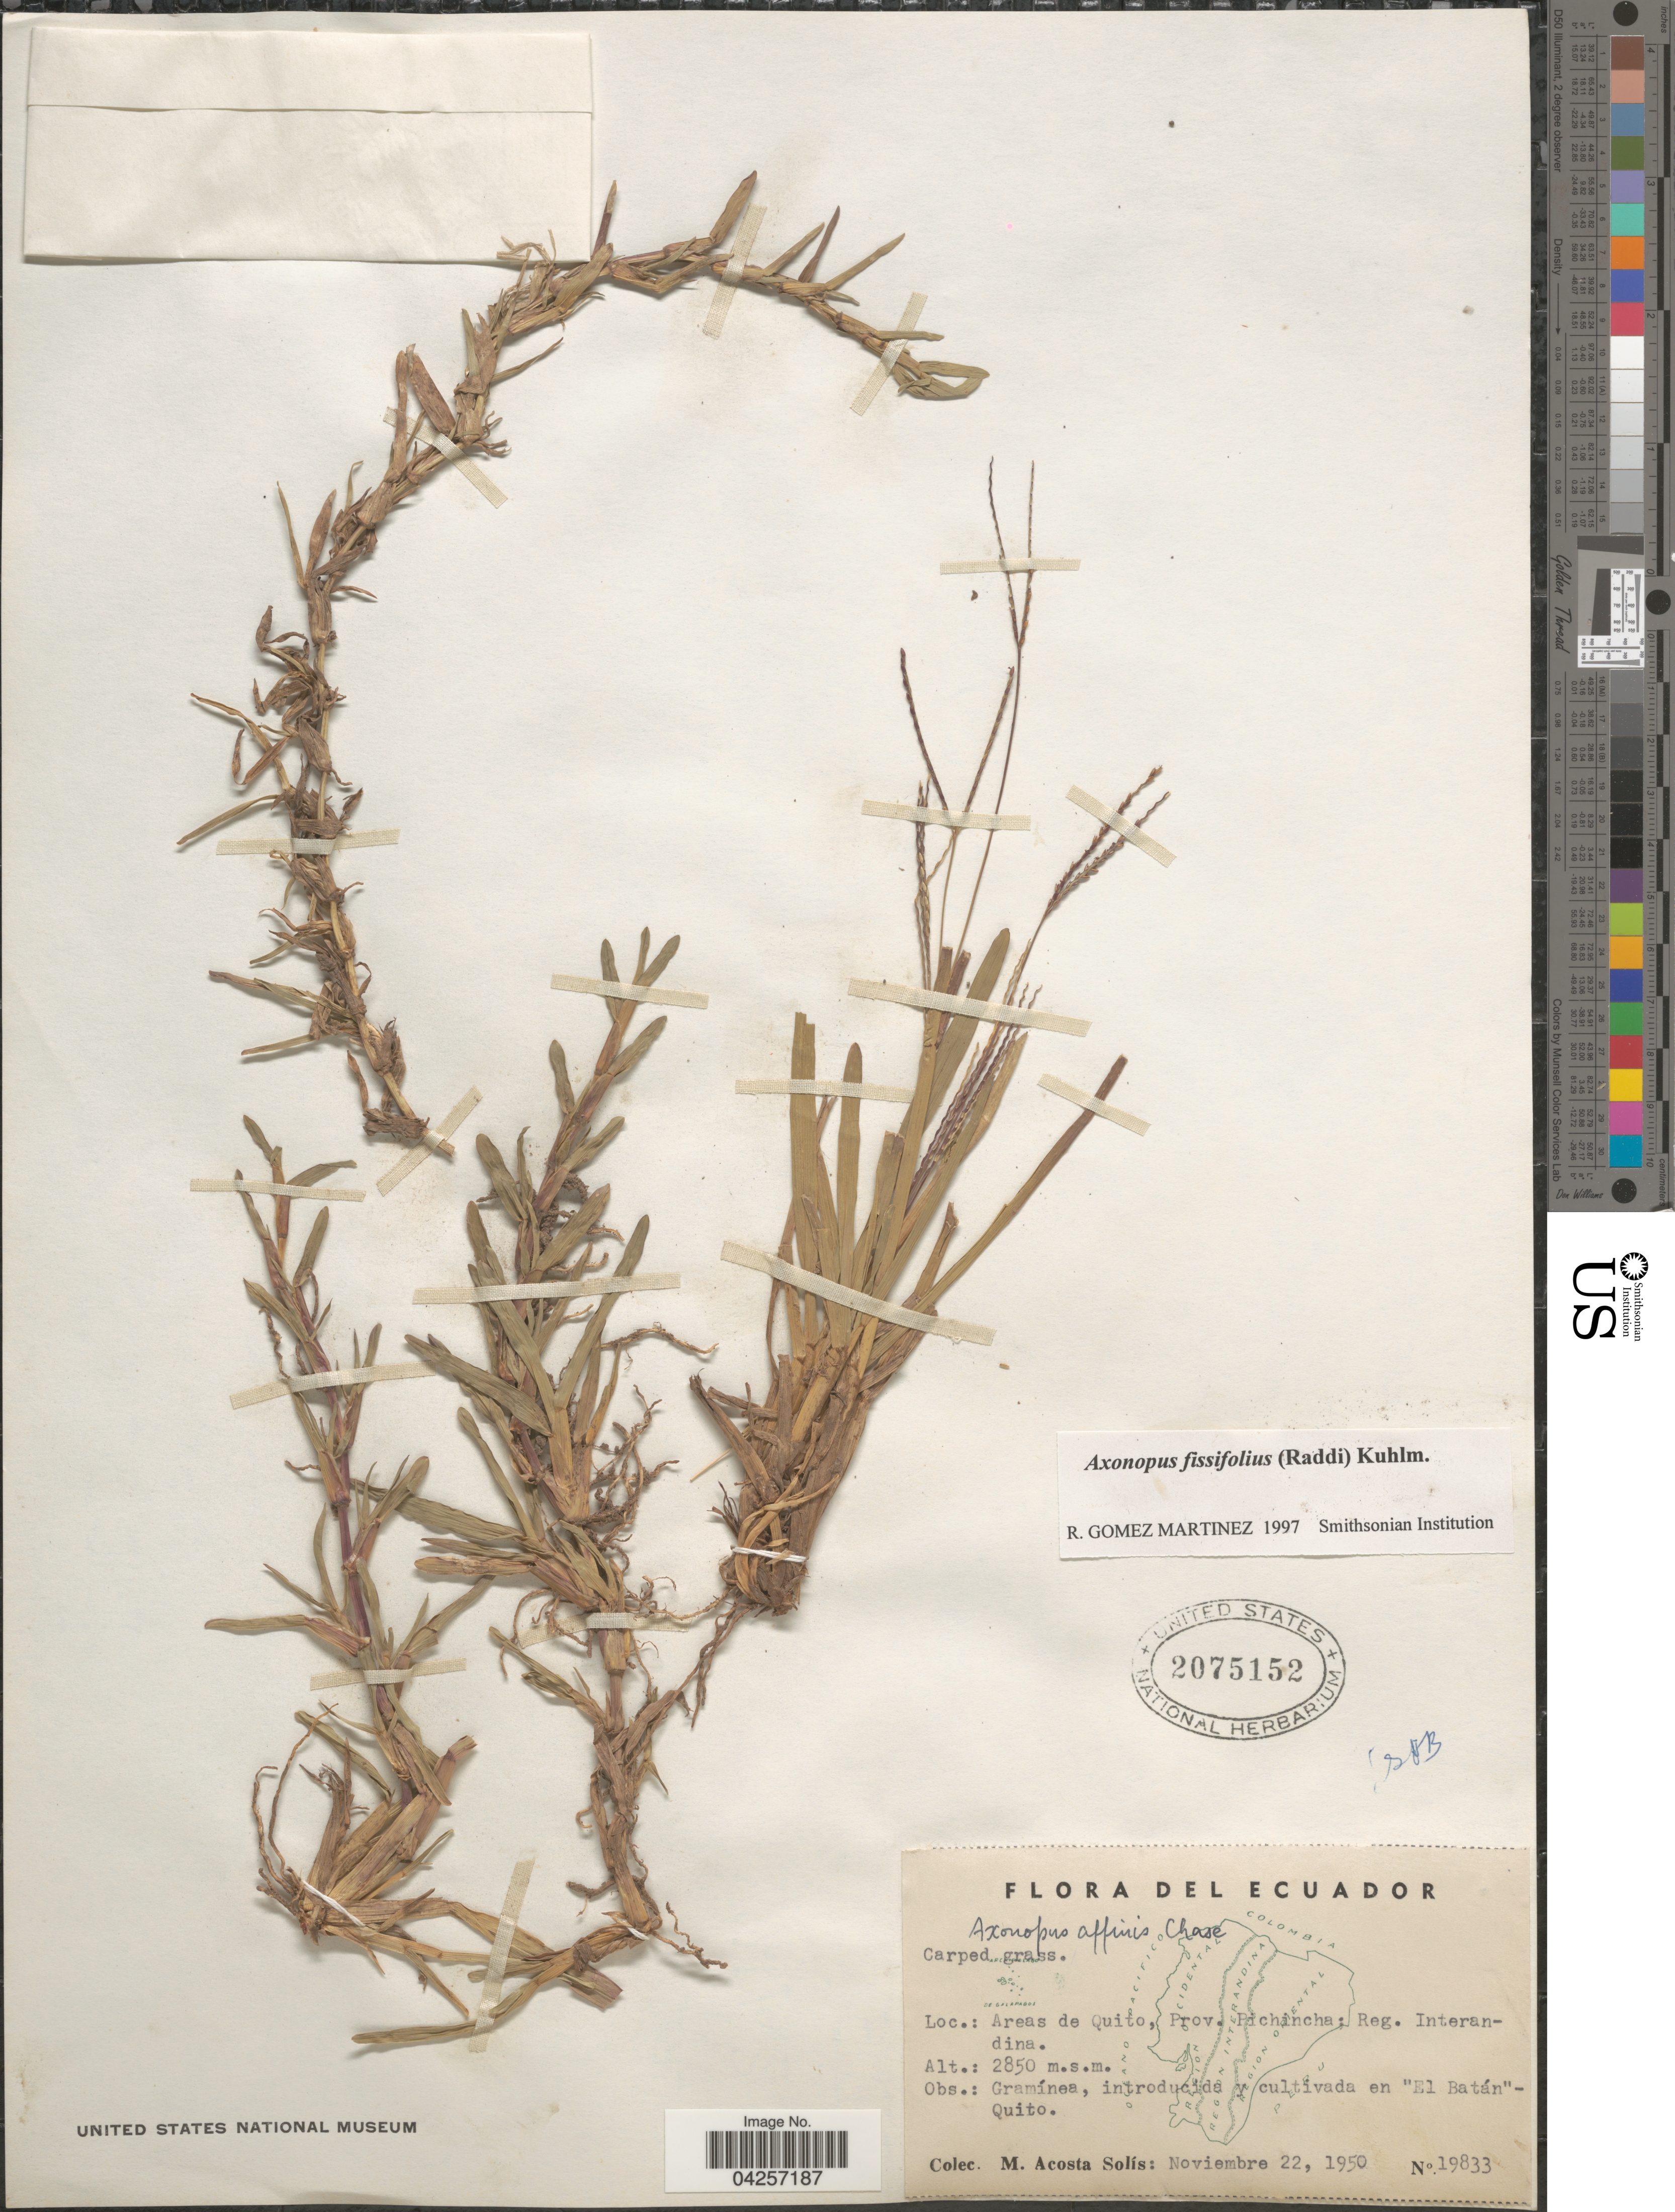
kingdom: Plantae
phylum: Tracheophyta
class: Liliopsida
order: Poales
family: Poaceae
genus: Axonopus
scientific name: Axonopus fissifolius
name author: (Raddi) Kuhlm.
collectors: M. Acosta Solis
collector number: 19833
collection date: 1950-11-22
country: Ecuador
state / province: Pichincha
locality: Areas de Quito. Reg. Interandina.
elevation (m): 2850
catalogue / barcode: US 2075152